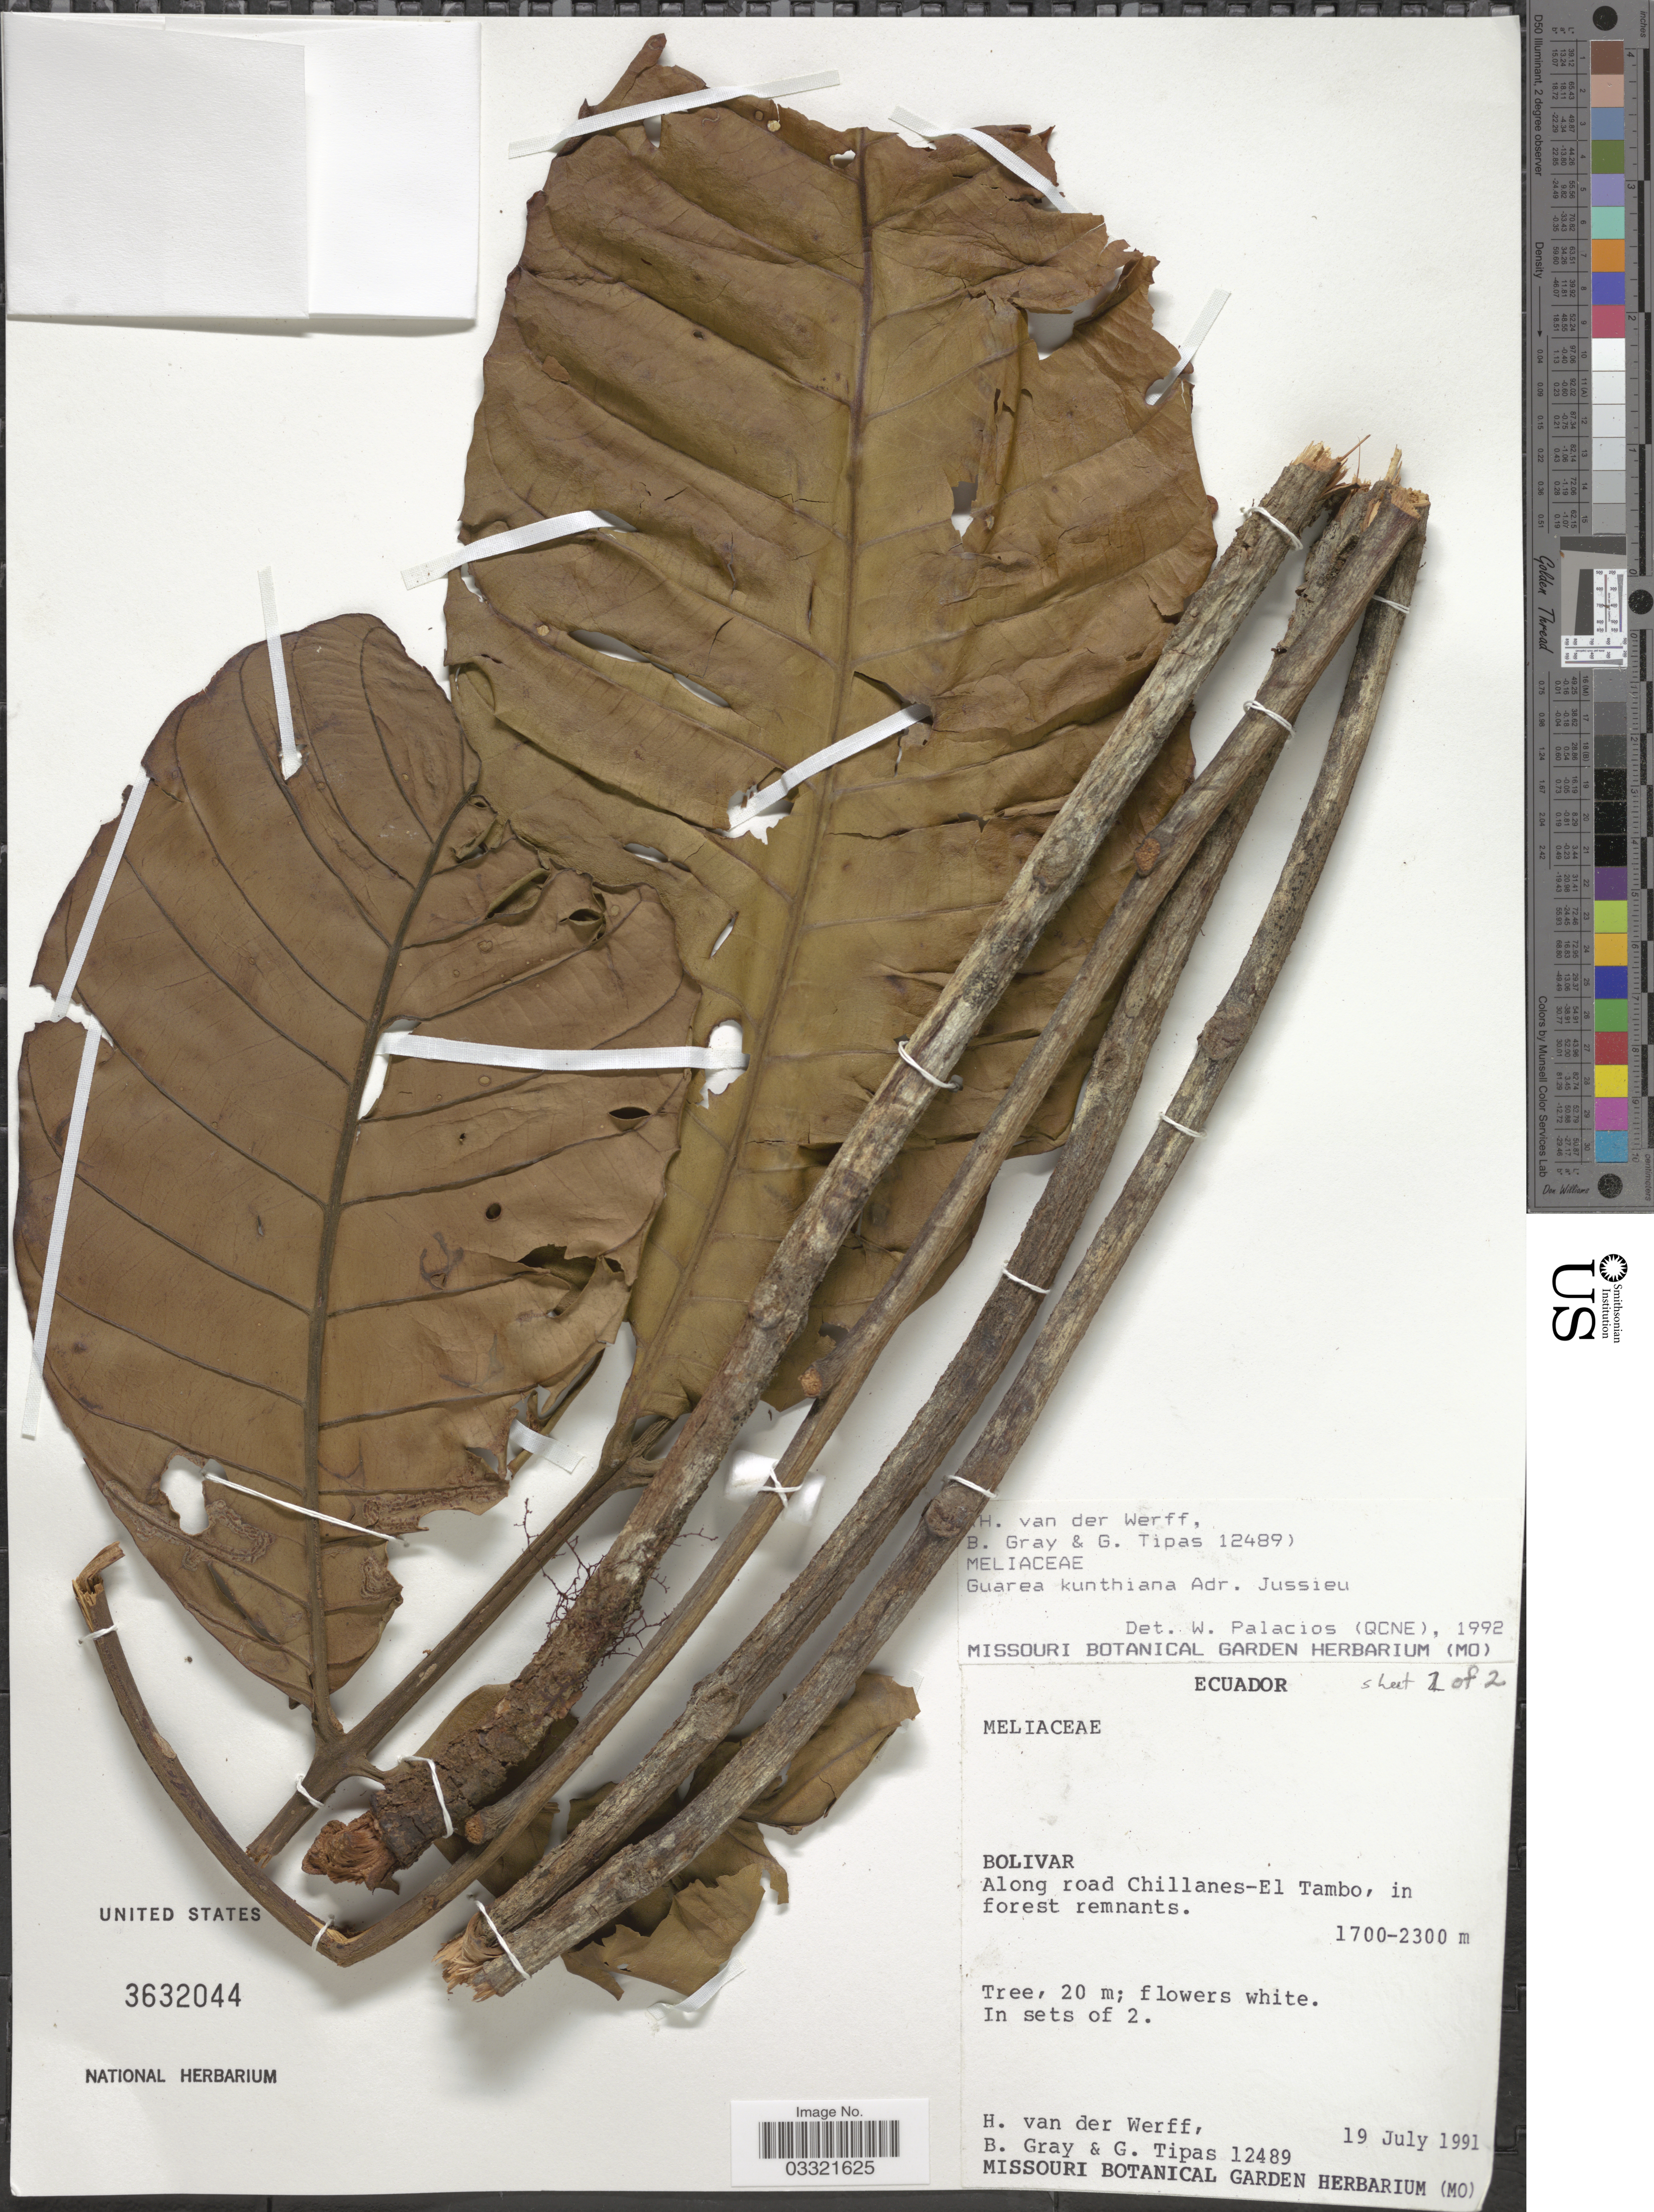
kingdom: Plantae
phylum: Tracheophyta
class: Magnoliopsida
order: Sapindales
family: Meliaceae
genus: Guarea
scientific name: Guarea kunthiana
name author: A. Juss.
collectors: H. van der Werff, B. Gray & G. Tipas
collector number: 12489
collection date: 1991-07-19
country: Ecuador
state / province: Bolívar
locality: Along road Chillanes - El Tambo.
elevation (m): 1700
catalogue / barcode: US 3632044